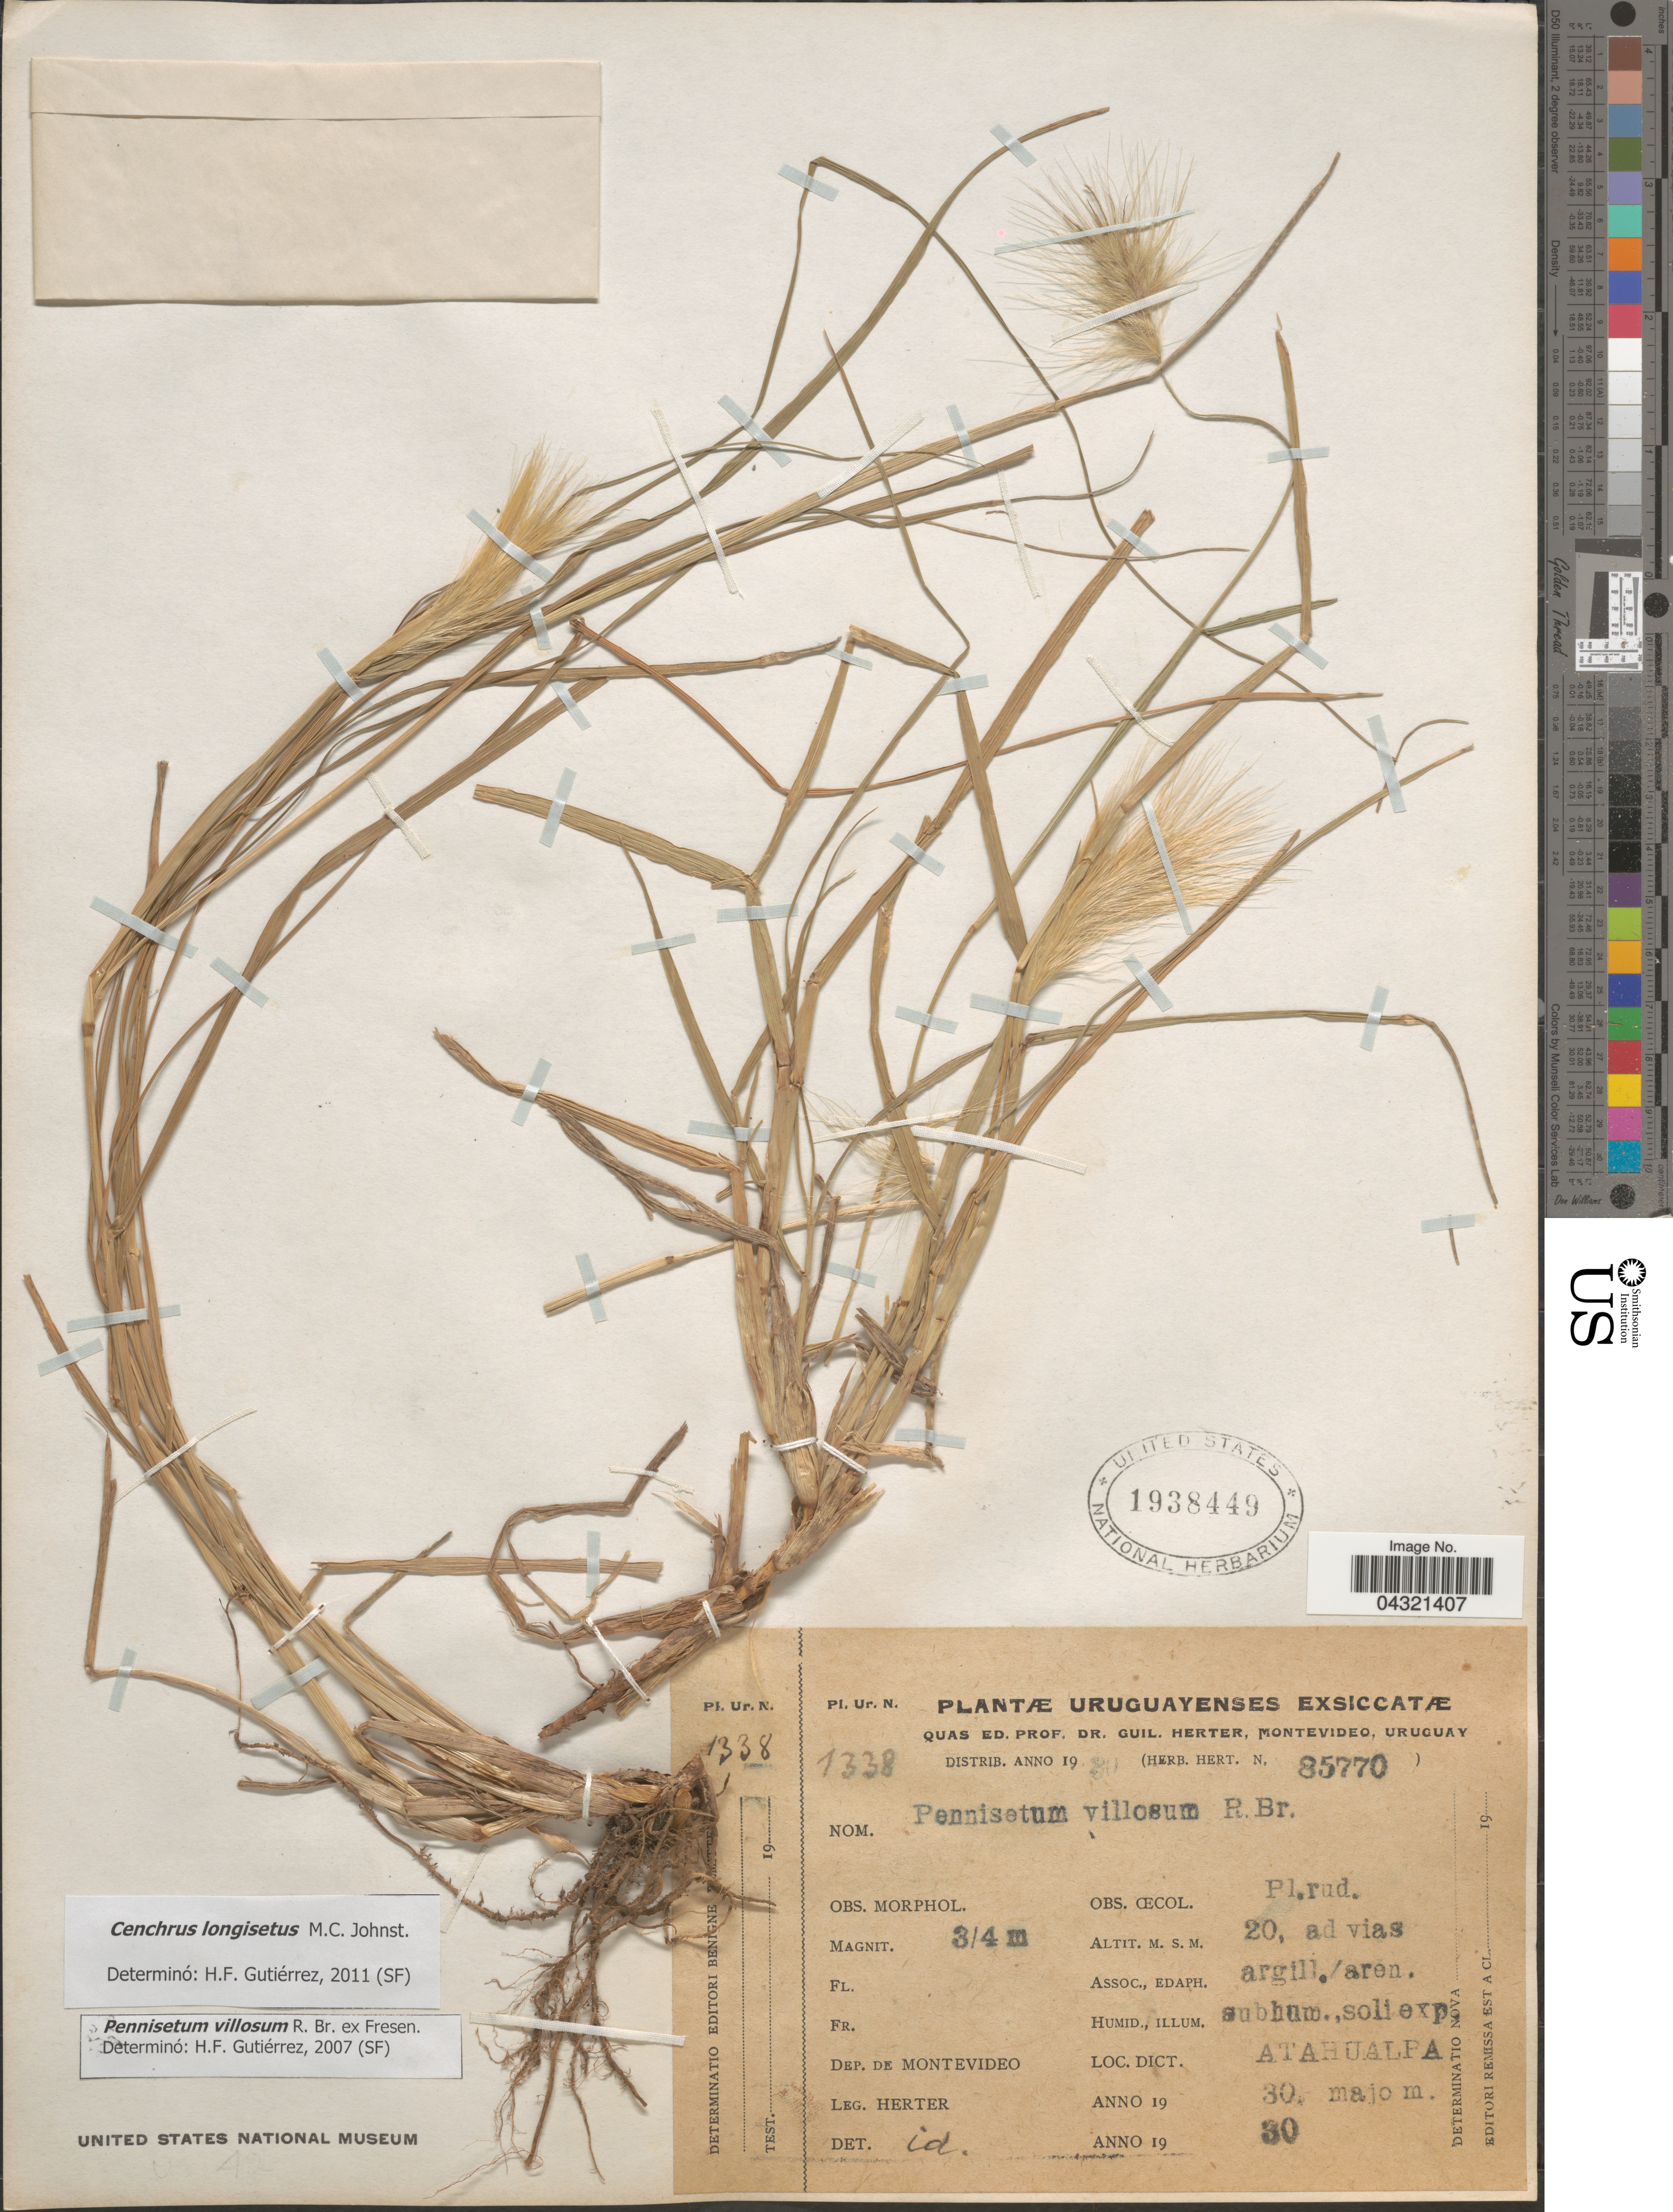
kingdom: Plantae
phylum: Tracheophyta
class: Liliopsida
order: Poales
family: Poaceae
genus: Cenchrus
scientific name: Cenchrus latifolius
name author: (Spreng.) Morrone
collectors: G. Herter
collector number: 1338/85770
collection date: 1930-05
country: Uruguay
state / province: Montevideo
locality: Dep. de Montevideo. Loc. Dict. Atahualpa.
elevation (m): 20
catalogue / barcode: US 1938449